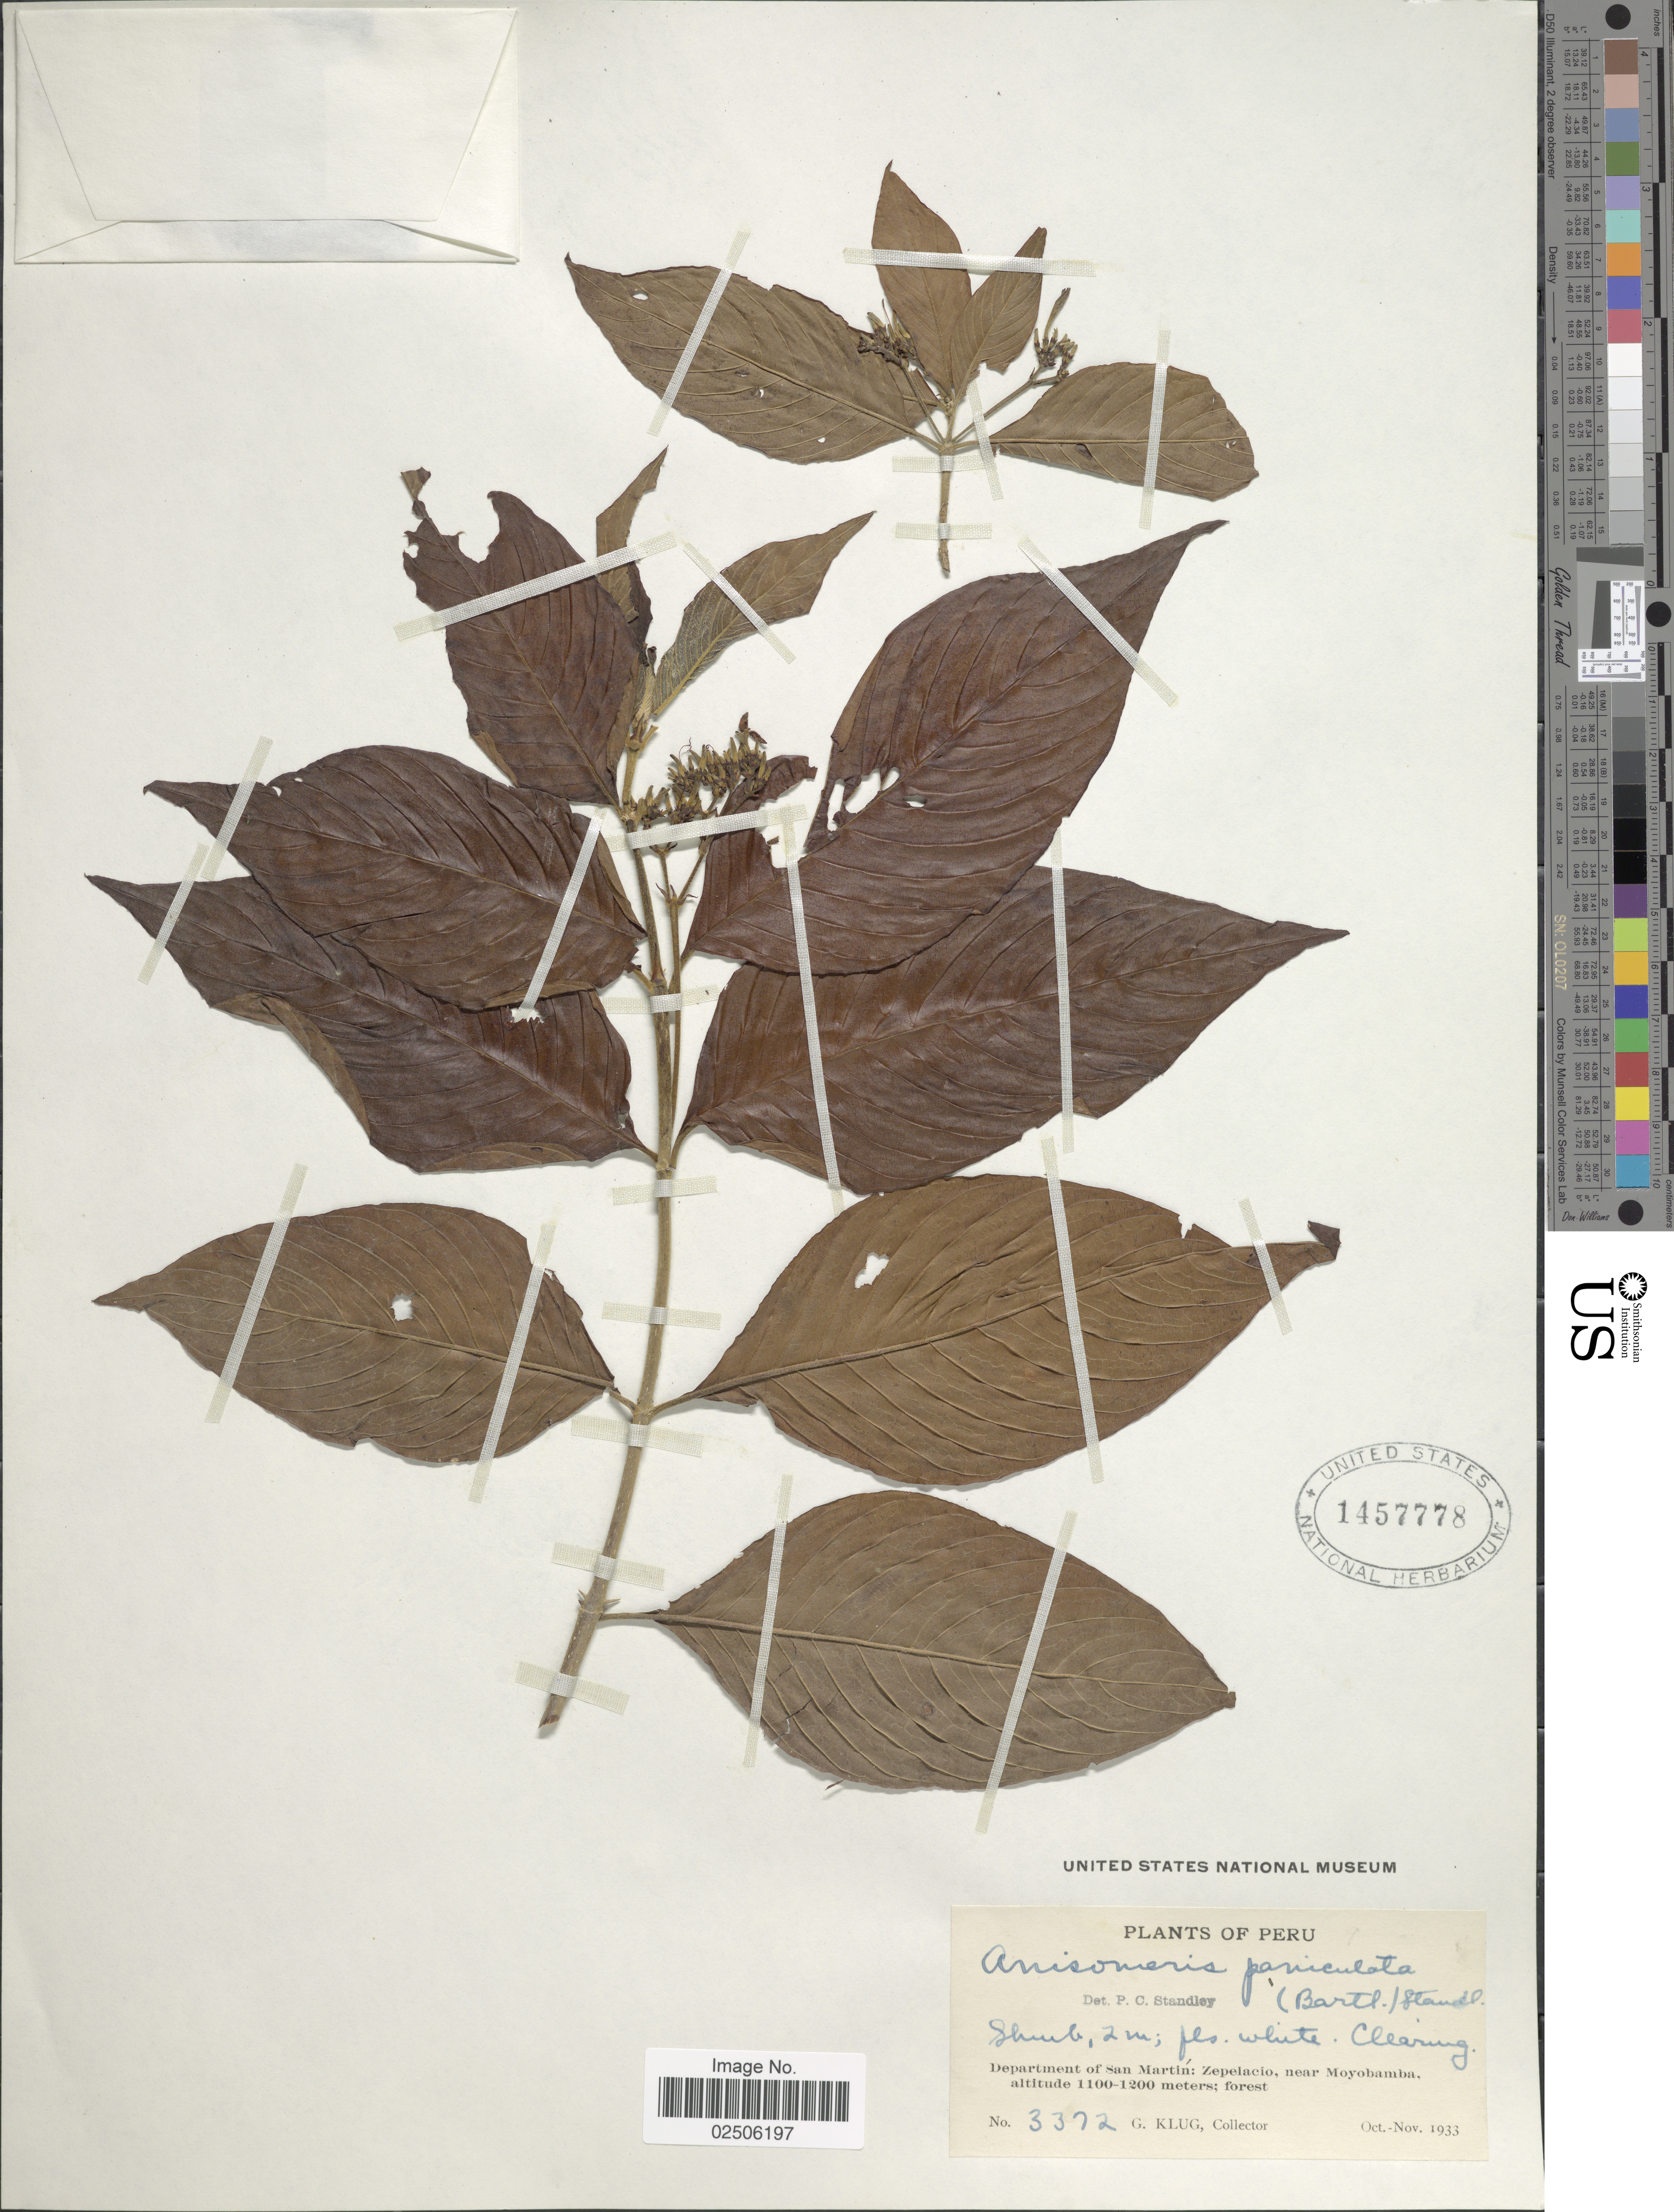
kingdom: Plantae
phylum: Tracheophyta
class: Magnoliopsida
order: Gentianales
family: Rubiaceae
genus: Chomelia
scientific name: Chomelia paniculata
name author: (Bartl. ex DC.) Steyerm.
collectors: G. Klug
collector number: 3372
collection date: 1933-10/1933-11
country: Peru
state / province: San Martín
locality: Zepelacio, near Moyobamba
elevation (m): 1100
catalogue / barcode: US 1457778